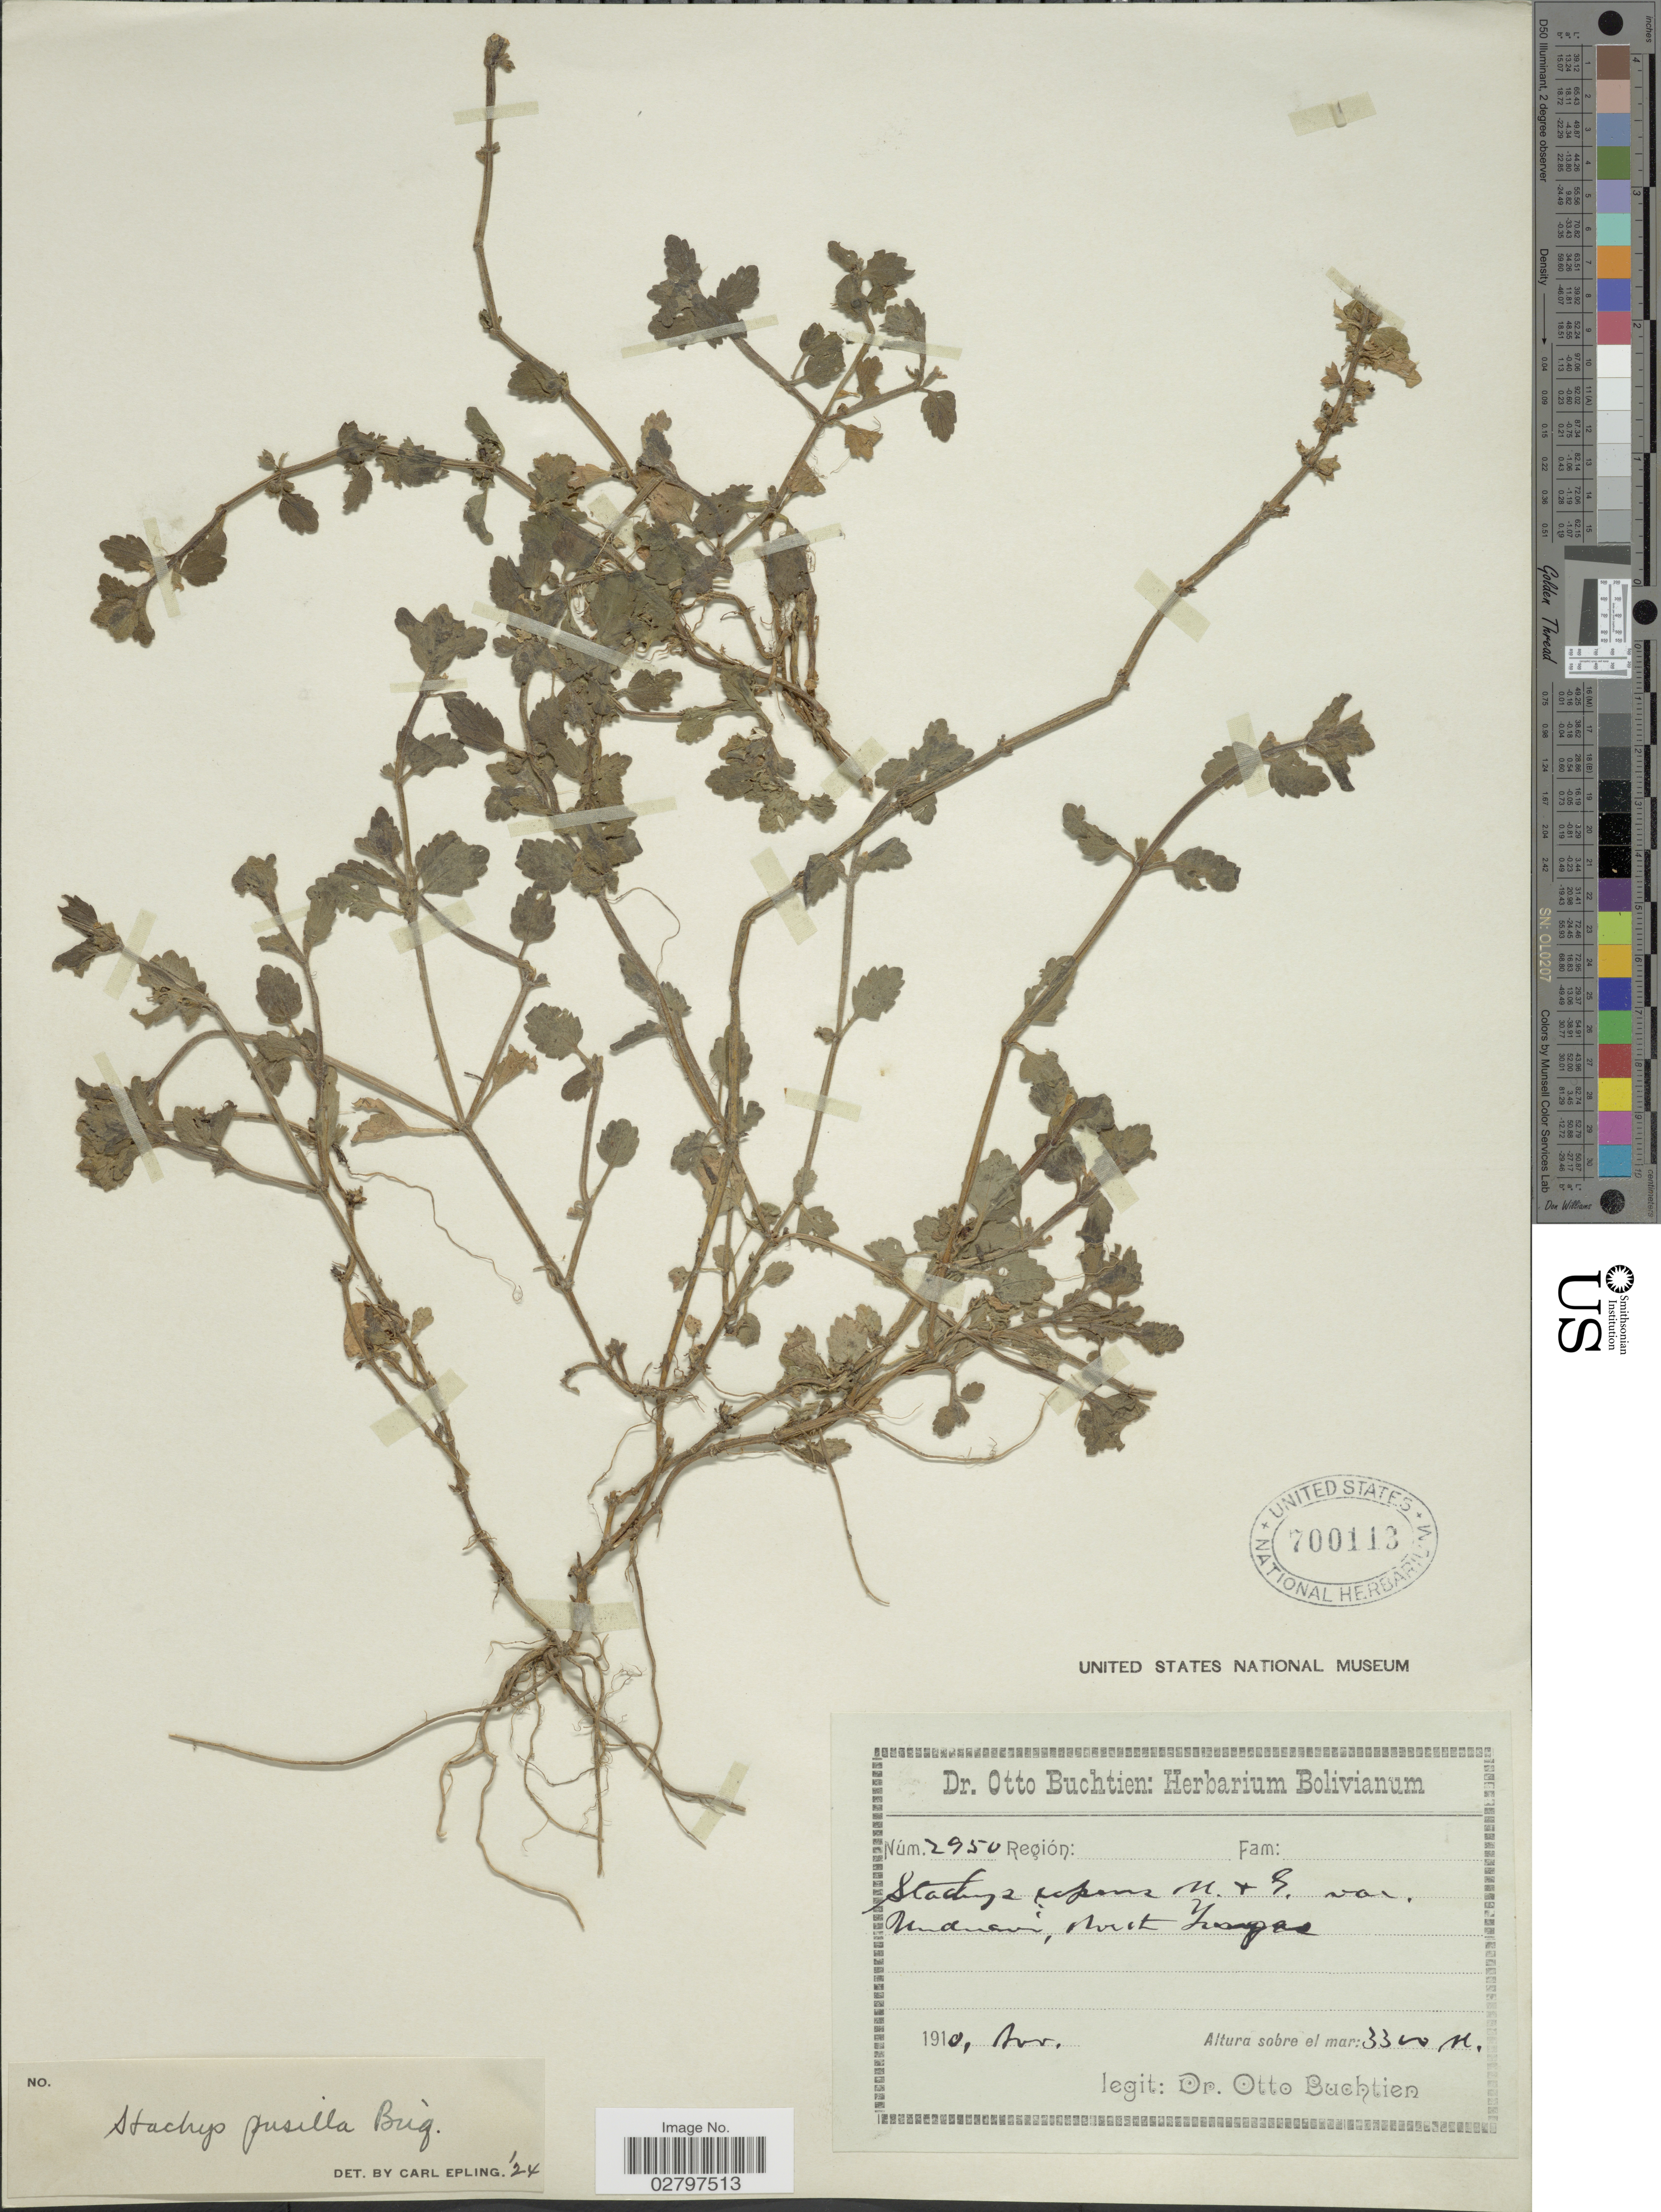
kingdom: Plantae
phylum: Tracheophyta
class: Magnoliopsida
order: Lamiales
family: Lamiaceae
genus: Stachys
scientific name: Stachys pusilla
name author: (Wedd.) Briq.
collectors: O. Buchtien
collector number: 2950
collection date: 1910-11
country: Bolivia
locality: Unduavi, Nord Yungas.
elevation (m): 3300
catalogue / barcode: US 700113